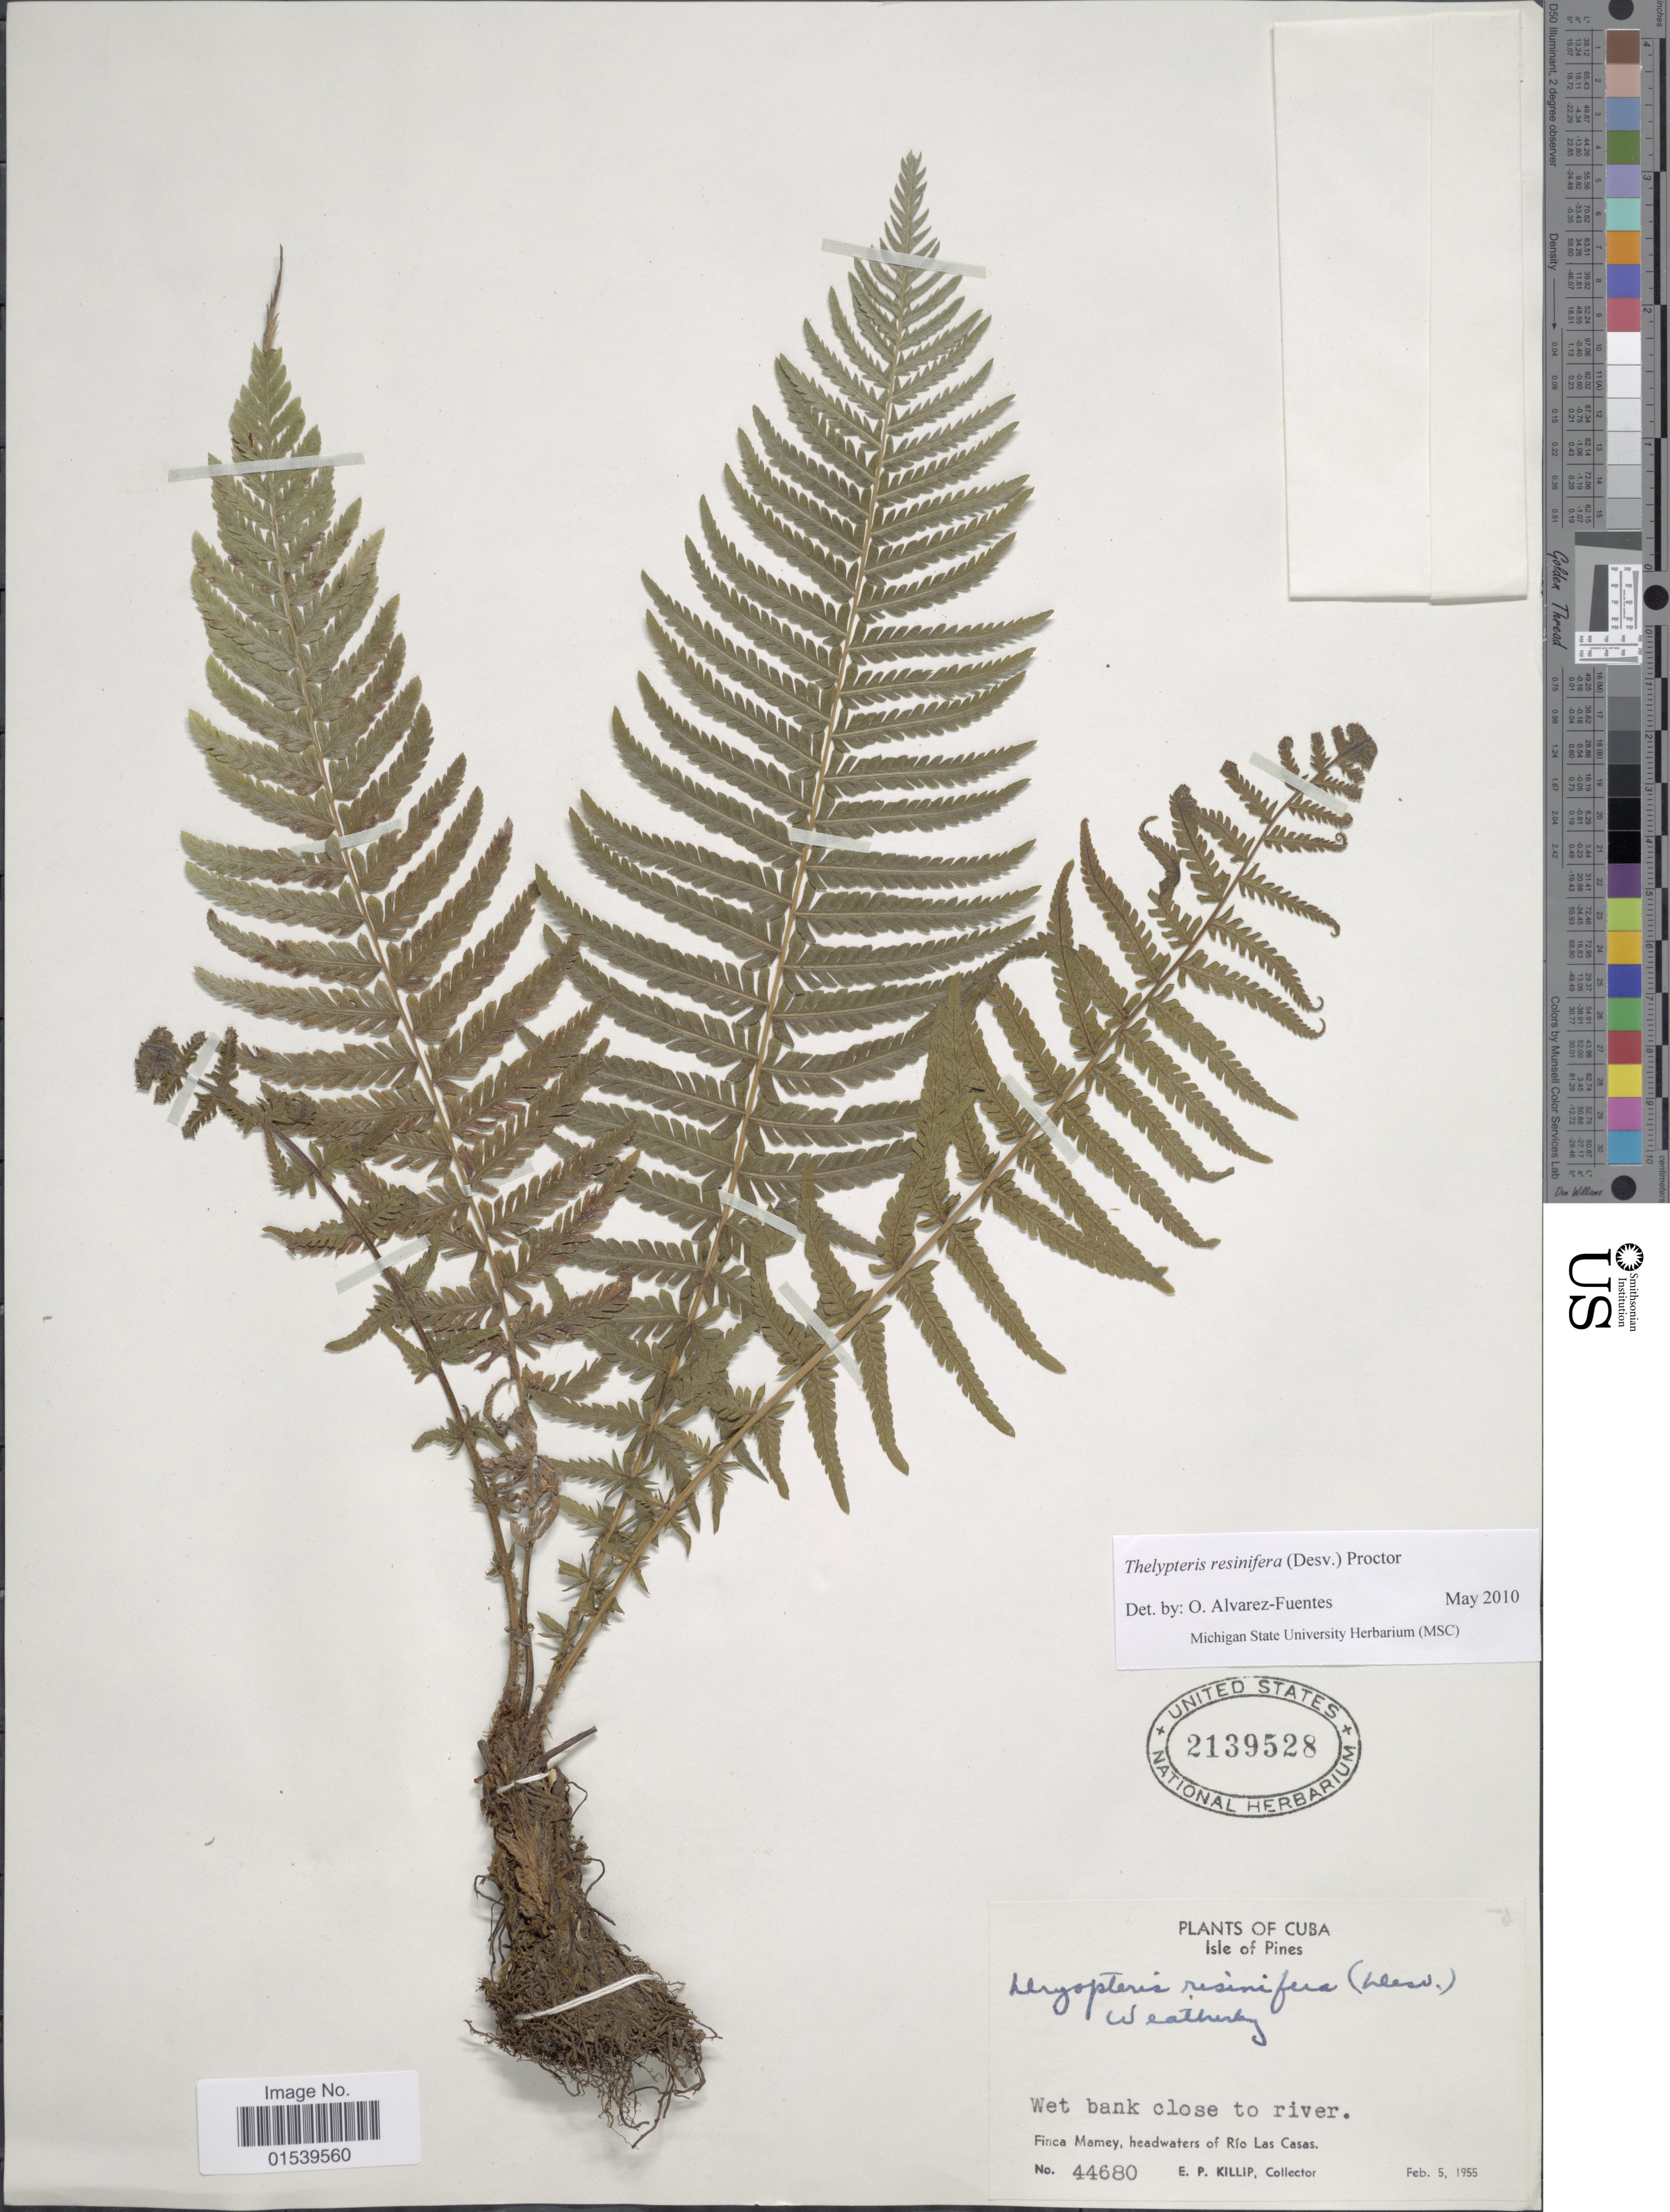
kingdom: Plantae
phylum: Tracheophyta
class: Polypodiopsida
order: Polypodiales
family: Thelypteridaceae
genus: Amauropelta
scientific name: Amauropelta resinifera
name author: (Desv.) Pic. Serm.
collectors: E. P. Killip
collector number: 44680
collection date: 1955-02-05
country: Cuba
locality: Isle of Pines, Finca Mamey, headwaters of Rio Las Casas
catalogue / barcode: US 2139528